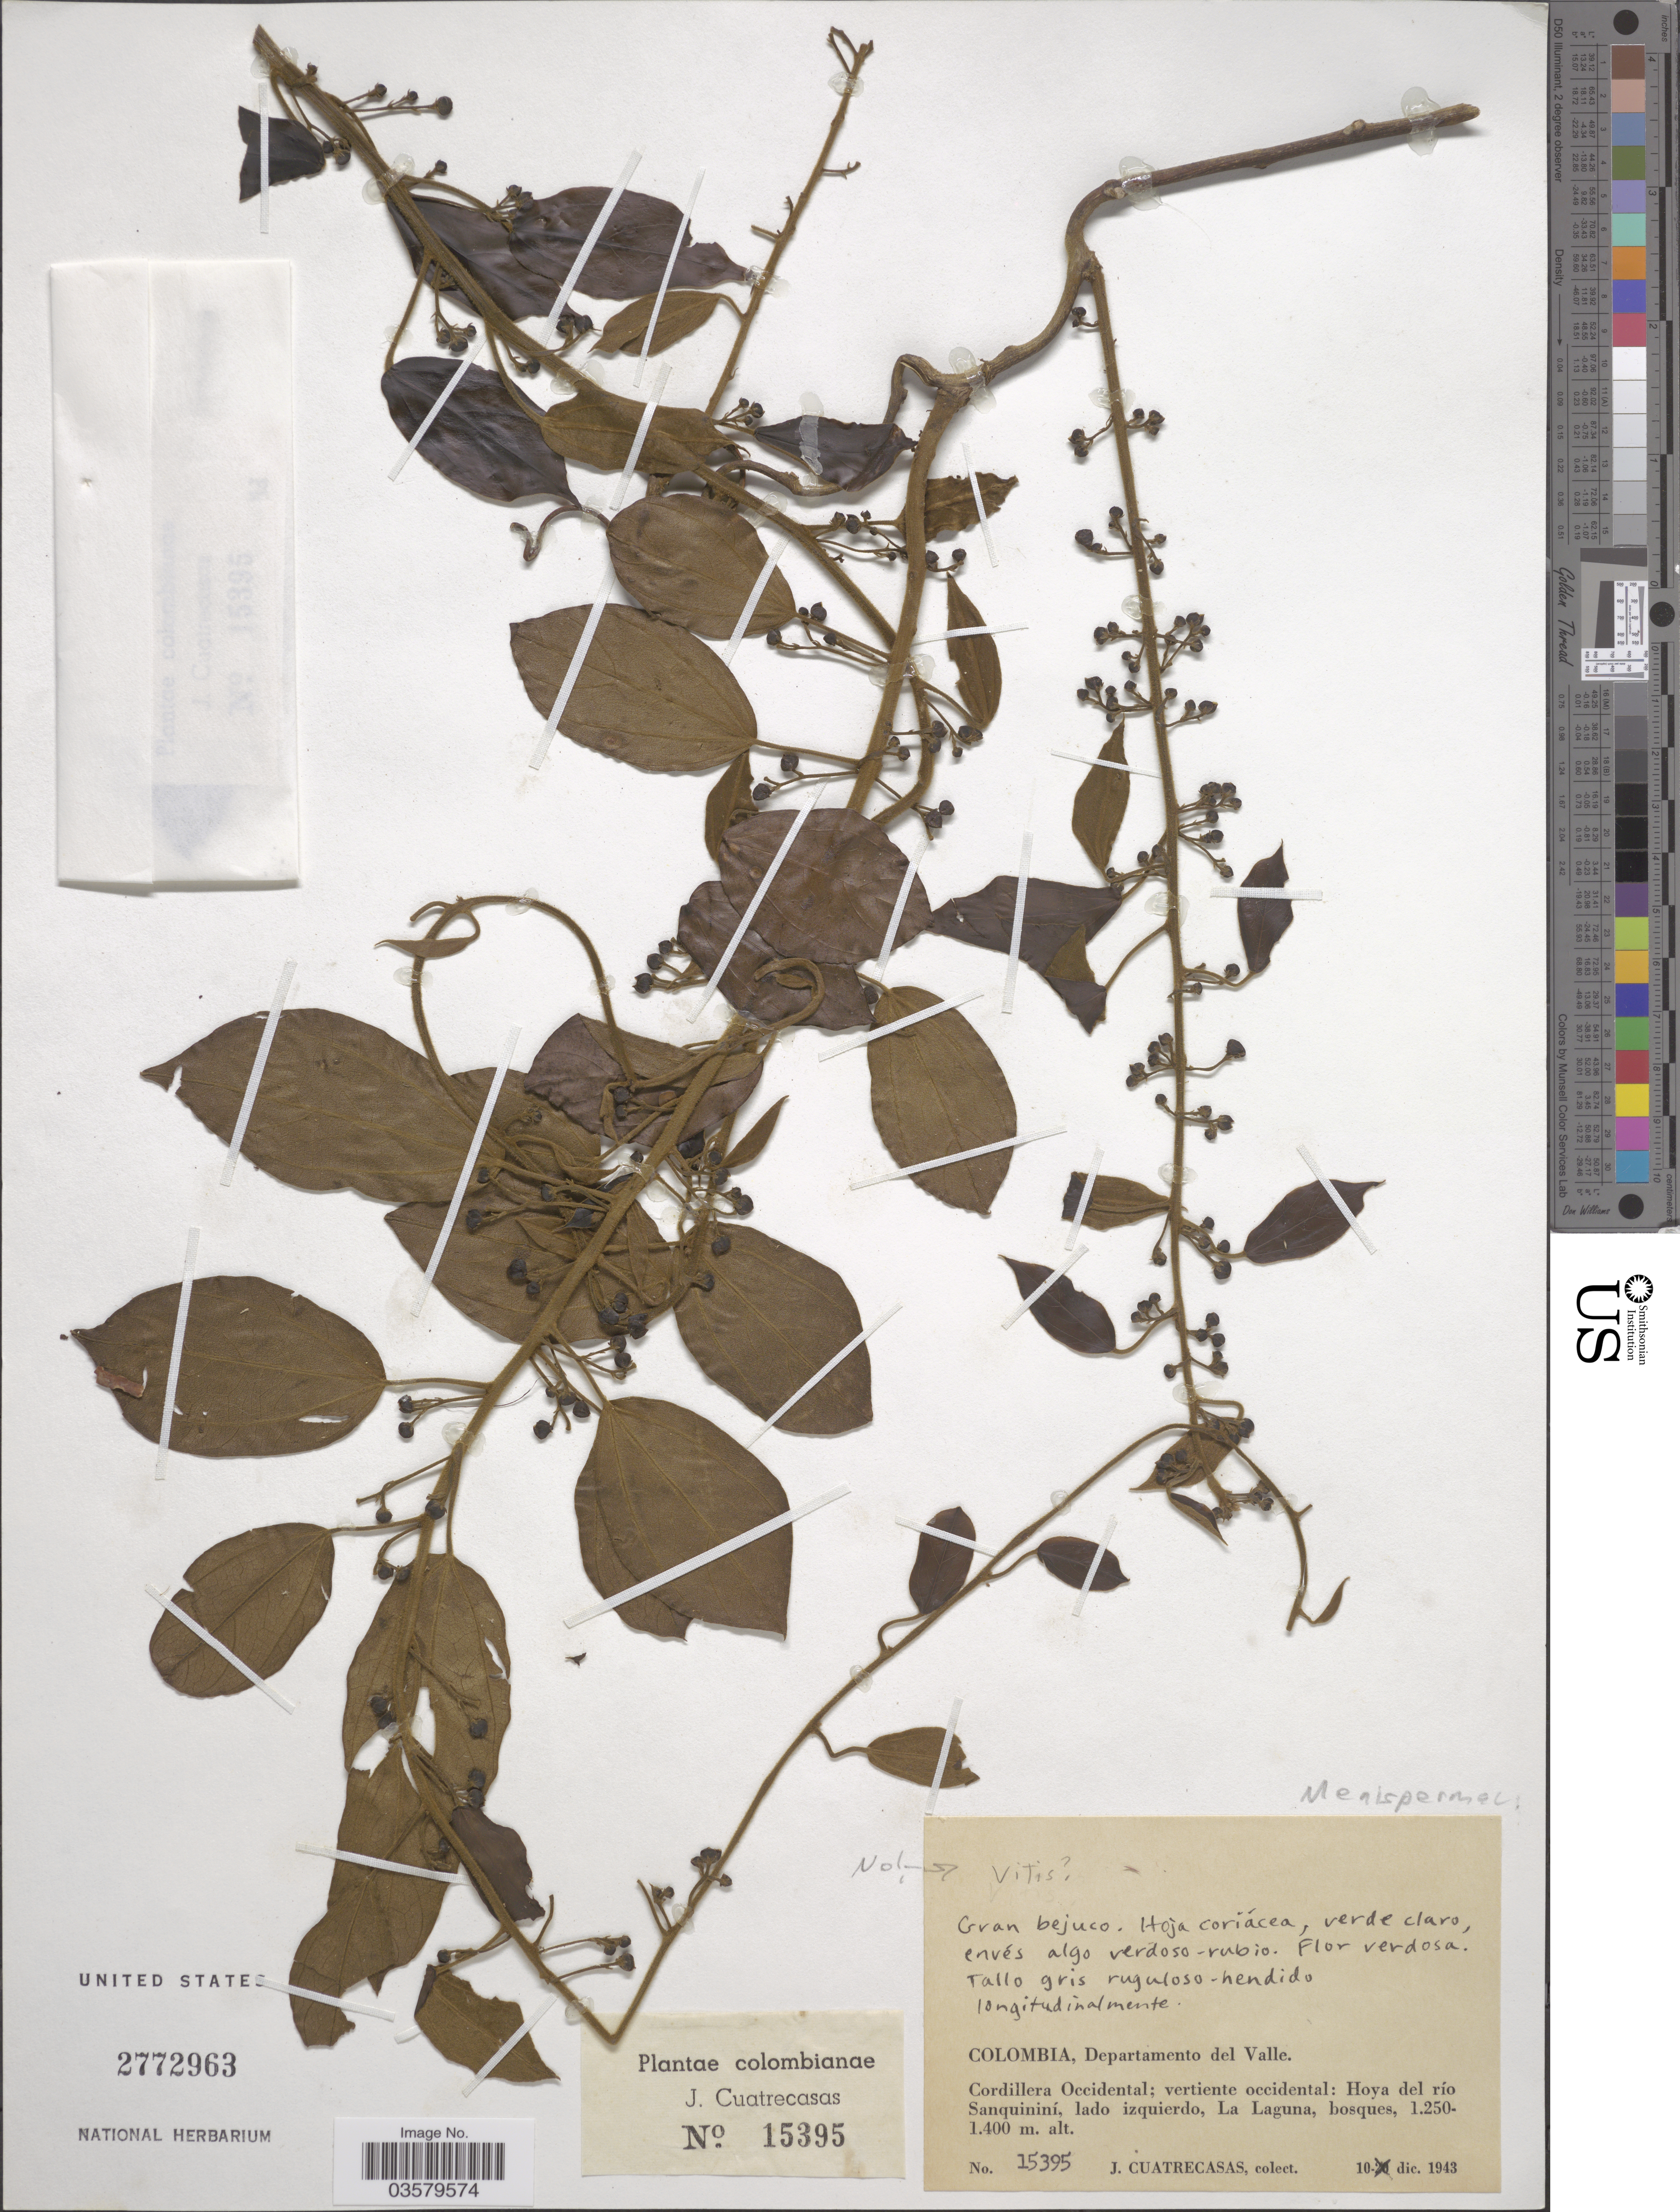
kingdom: Plantae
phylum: Tracheophyta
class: Magnoliopsida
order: Ranunculales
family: Menispermaceae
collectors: J. Cuatrecasas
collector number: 15395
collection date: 1943-12-10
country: Colombia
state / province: Valle del Cauca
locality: Departamento del Valle. Cordillera Occidental; vertiente occidental: Hoya del río Sanquininí, lado izquierdo, La Laguna.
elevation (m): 1250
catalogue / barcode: US 2772963